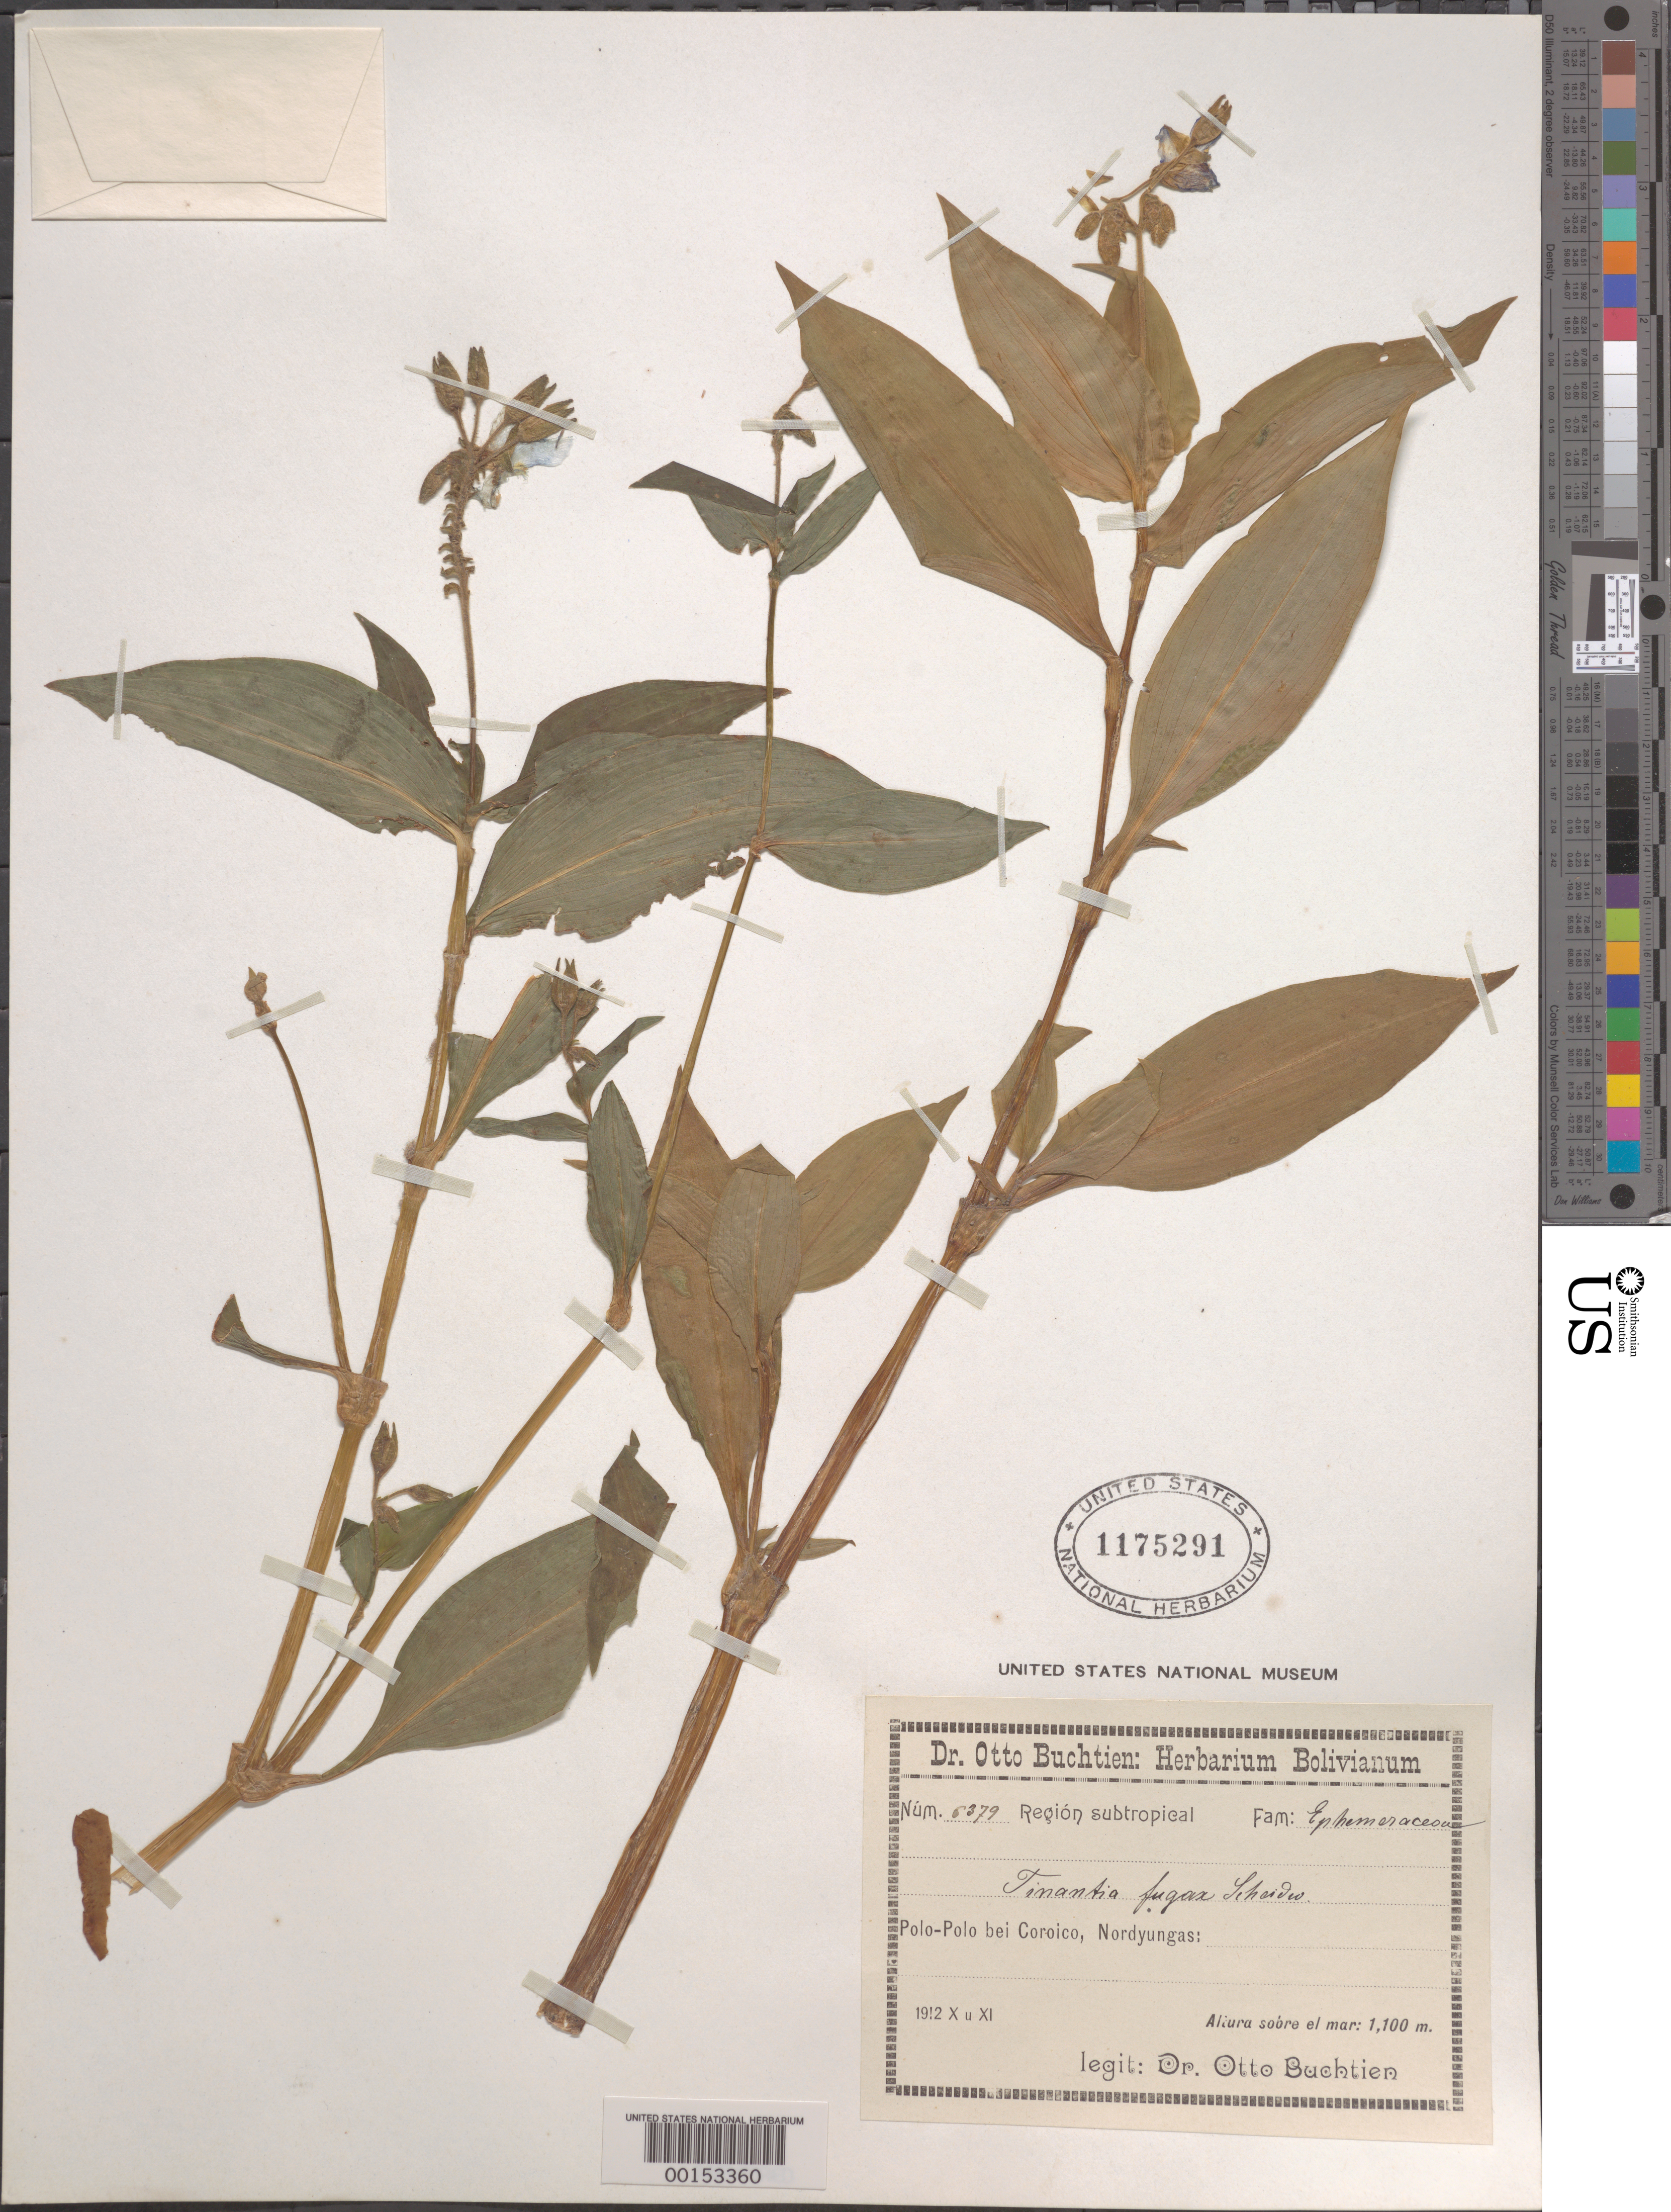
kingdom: Plantae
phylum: Tracheophyta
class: Liliopsida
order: Commelinales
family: Commelinaceae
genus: Tinantia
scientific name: Tinantia erecta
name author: (Jacq.) Fenzl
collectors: O. Buchtien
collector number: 6379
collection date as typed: Oct 1912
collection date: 1912-10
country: Bolivia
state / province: La Paz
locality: North Yungas; Polo-Polo near Coroico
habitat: Subtropical region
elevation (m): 1100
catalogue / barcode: US 1175291